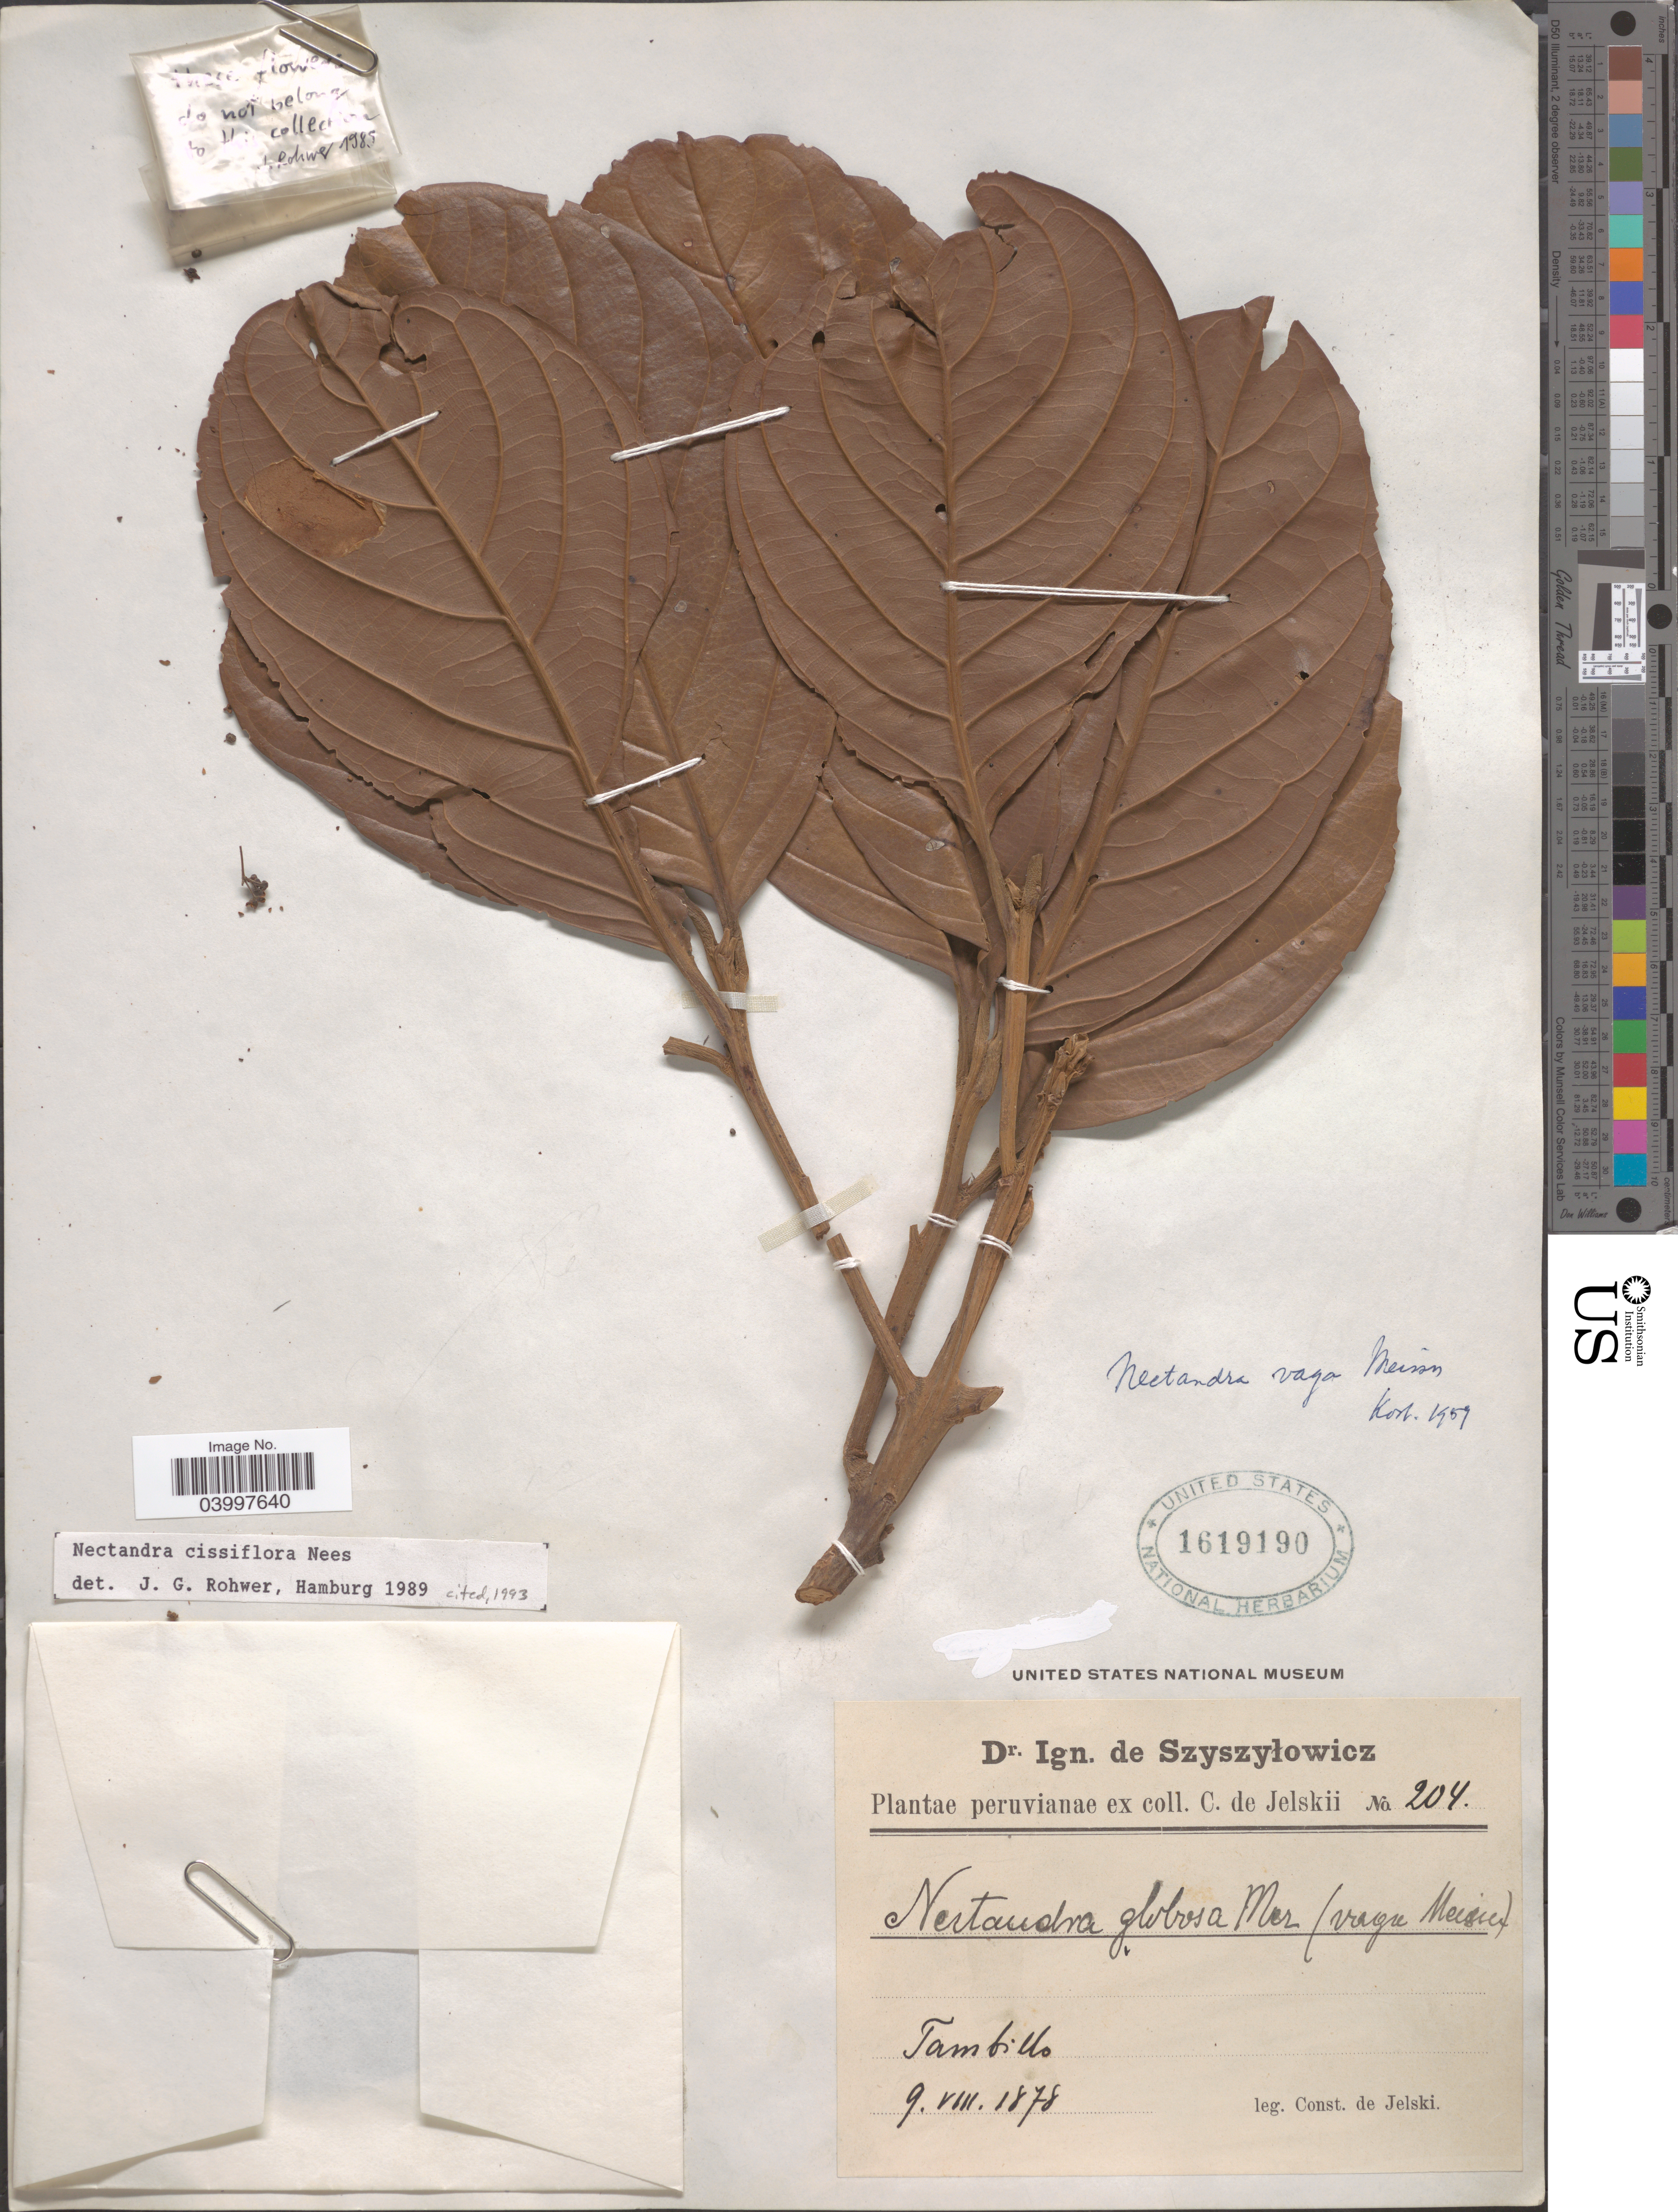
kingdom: Plantae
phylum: Tracheophyta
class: Magnoliopsida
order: Laurales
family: Lauraceae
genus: Nectandra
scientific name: Nectandra cissiflora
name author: Nees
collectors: C. de Jelski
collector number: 204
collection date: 1878-08-09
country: Peru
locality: Tambillo.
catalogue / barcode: US 1619190